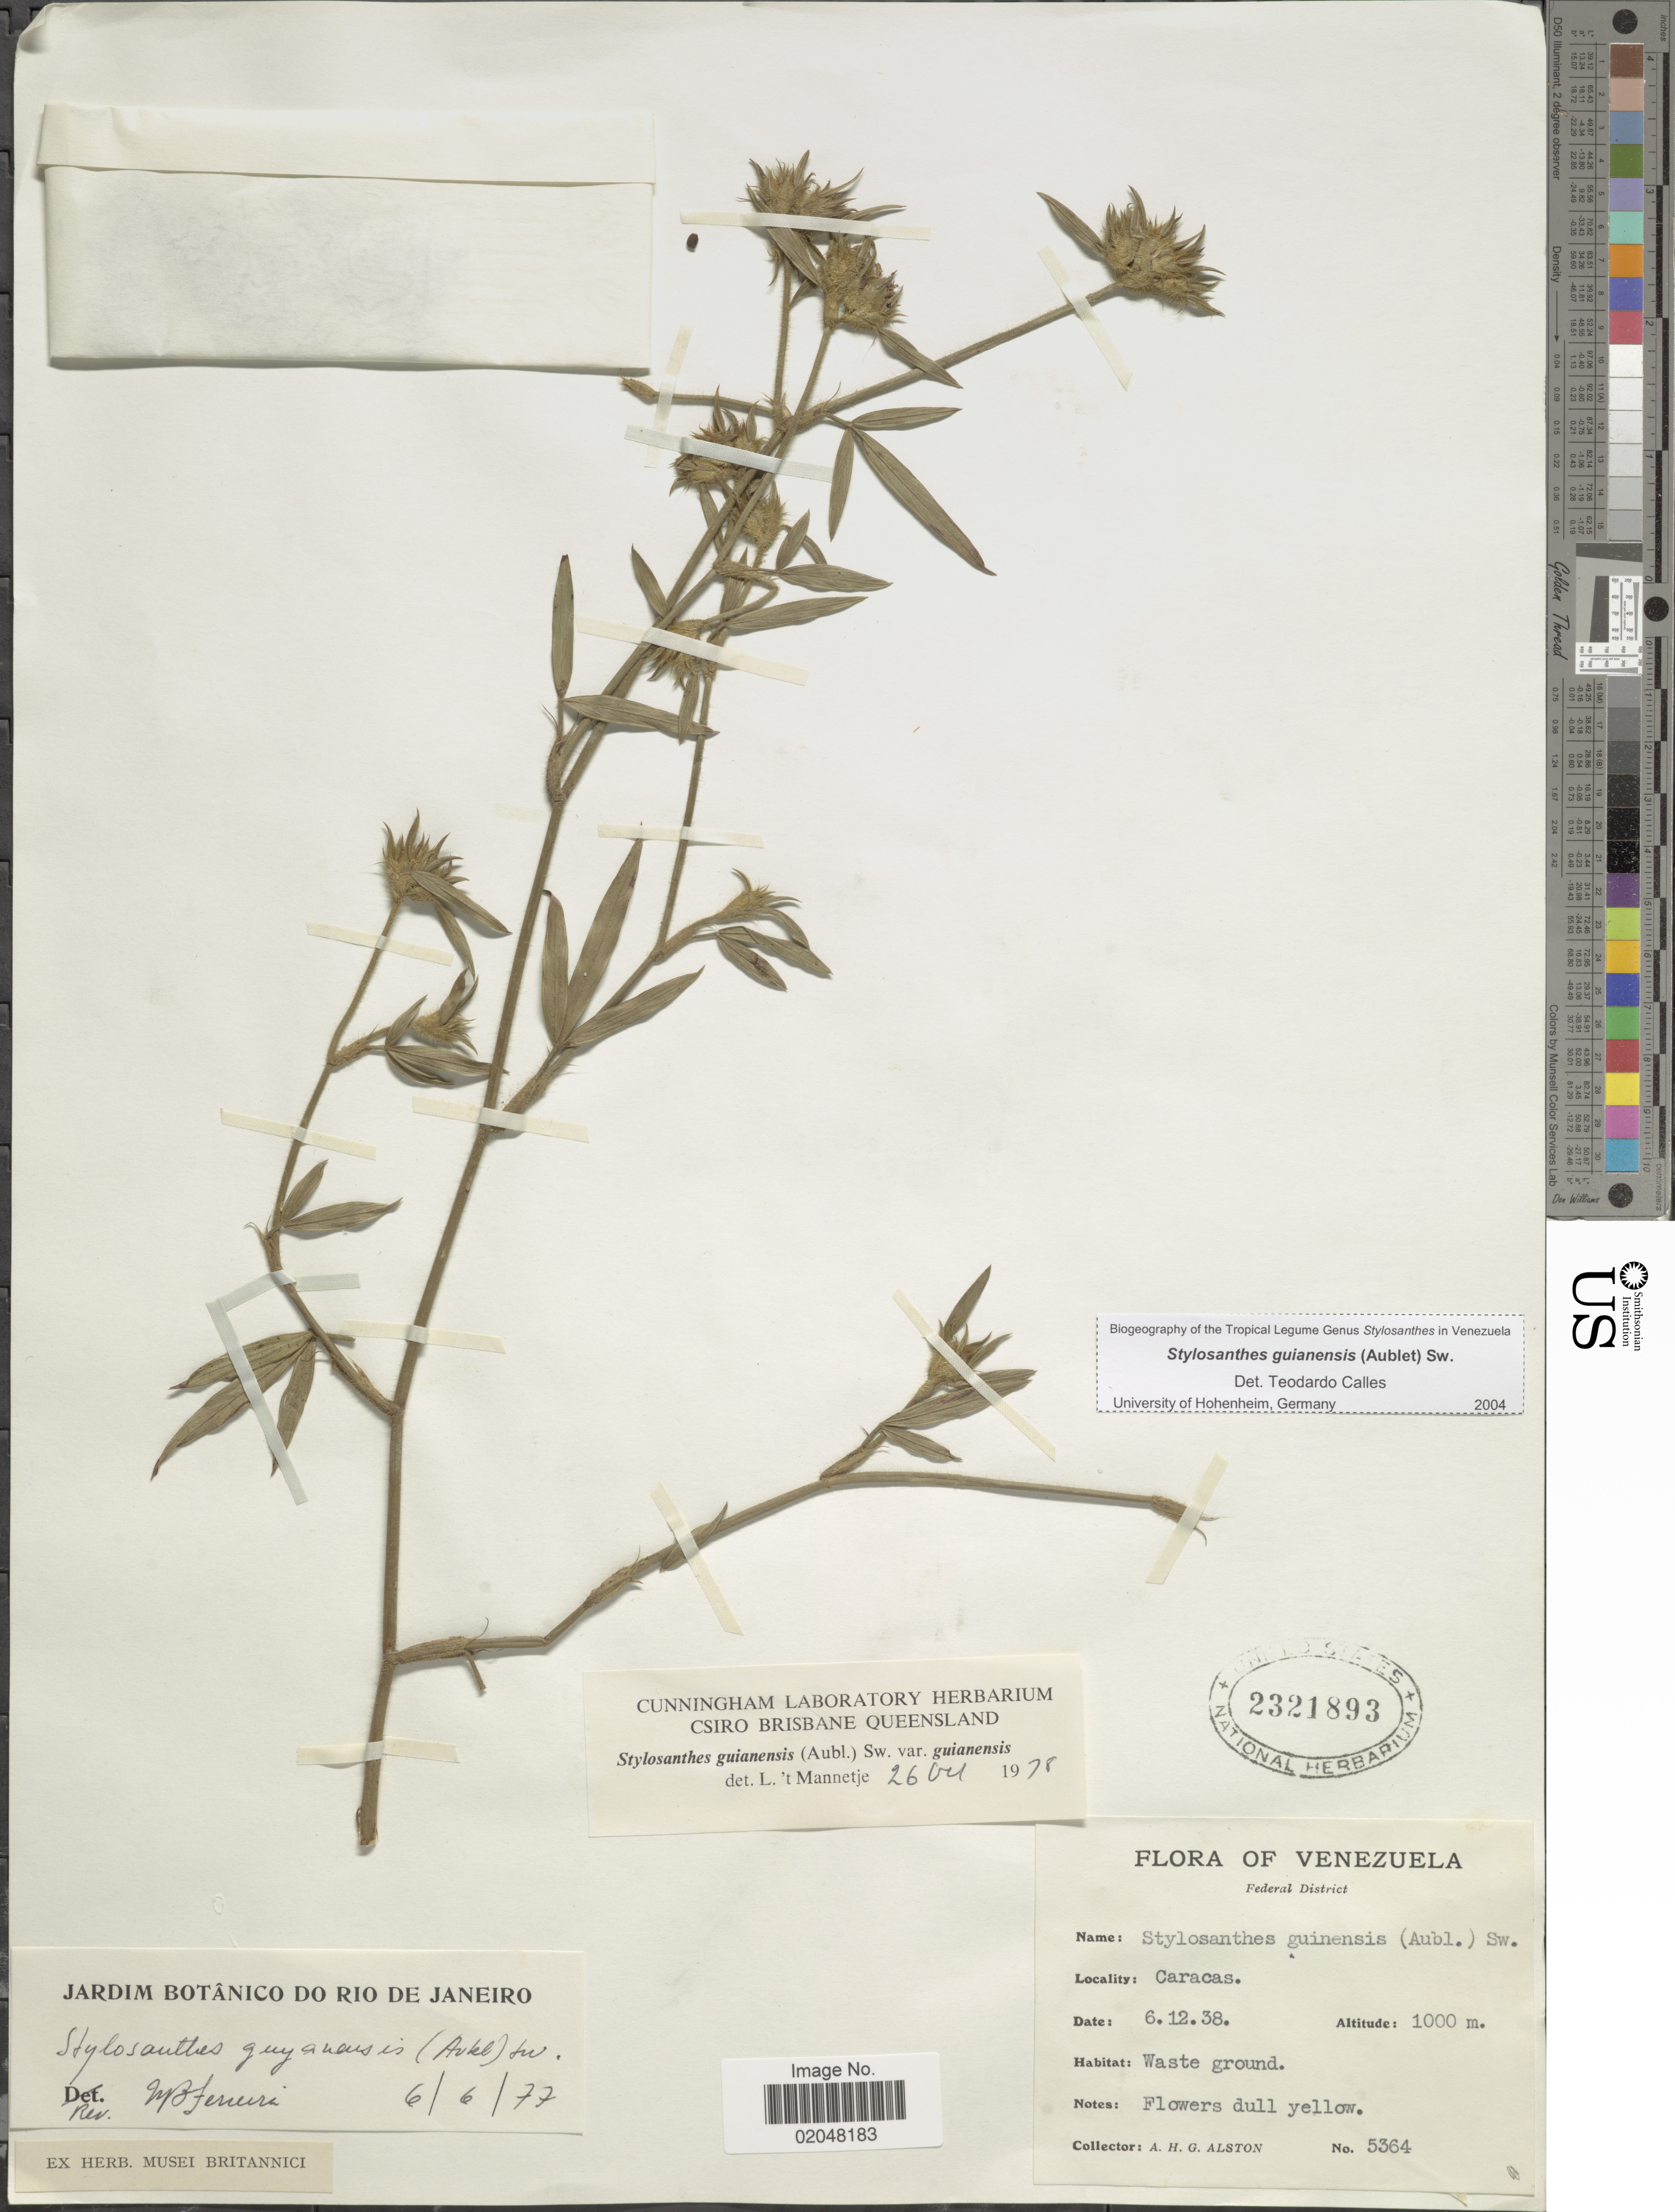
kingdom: Plantae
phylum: Tracheophyta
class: Magnoliopsida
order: Fabales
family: Fabaceae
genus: Stylosanthes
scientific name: Stylosanthes guianensis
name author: (Aubl.) Sw.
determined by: Calles, T.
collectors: A. H. Alston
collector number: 5364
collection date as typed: Transcribed d/m/y: 6/12/38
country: Venezuela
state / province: Distrito Federal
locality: Caracas, waste ground.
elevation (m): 1000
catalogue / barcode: US 2321893